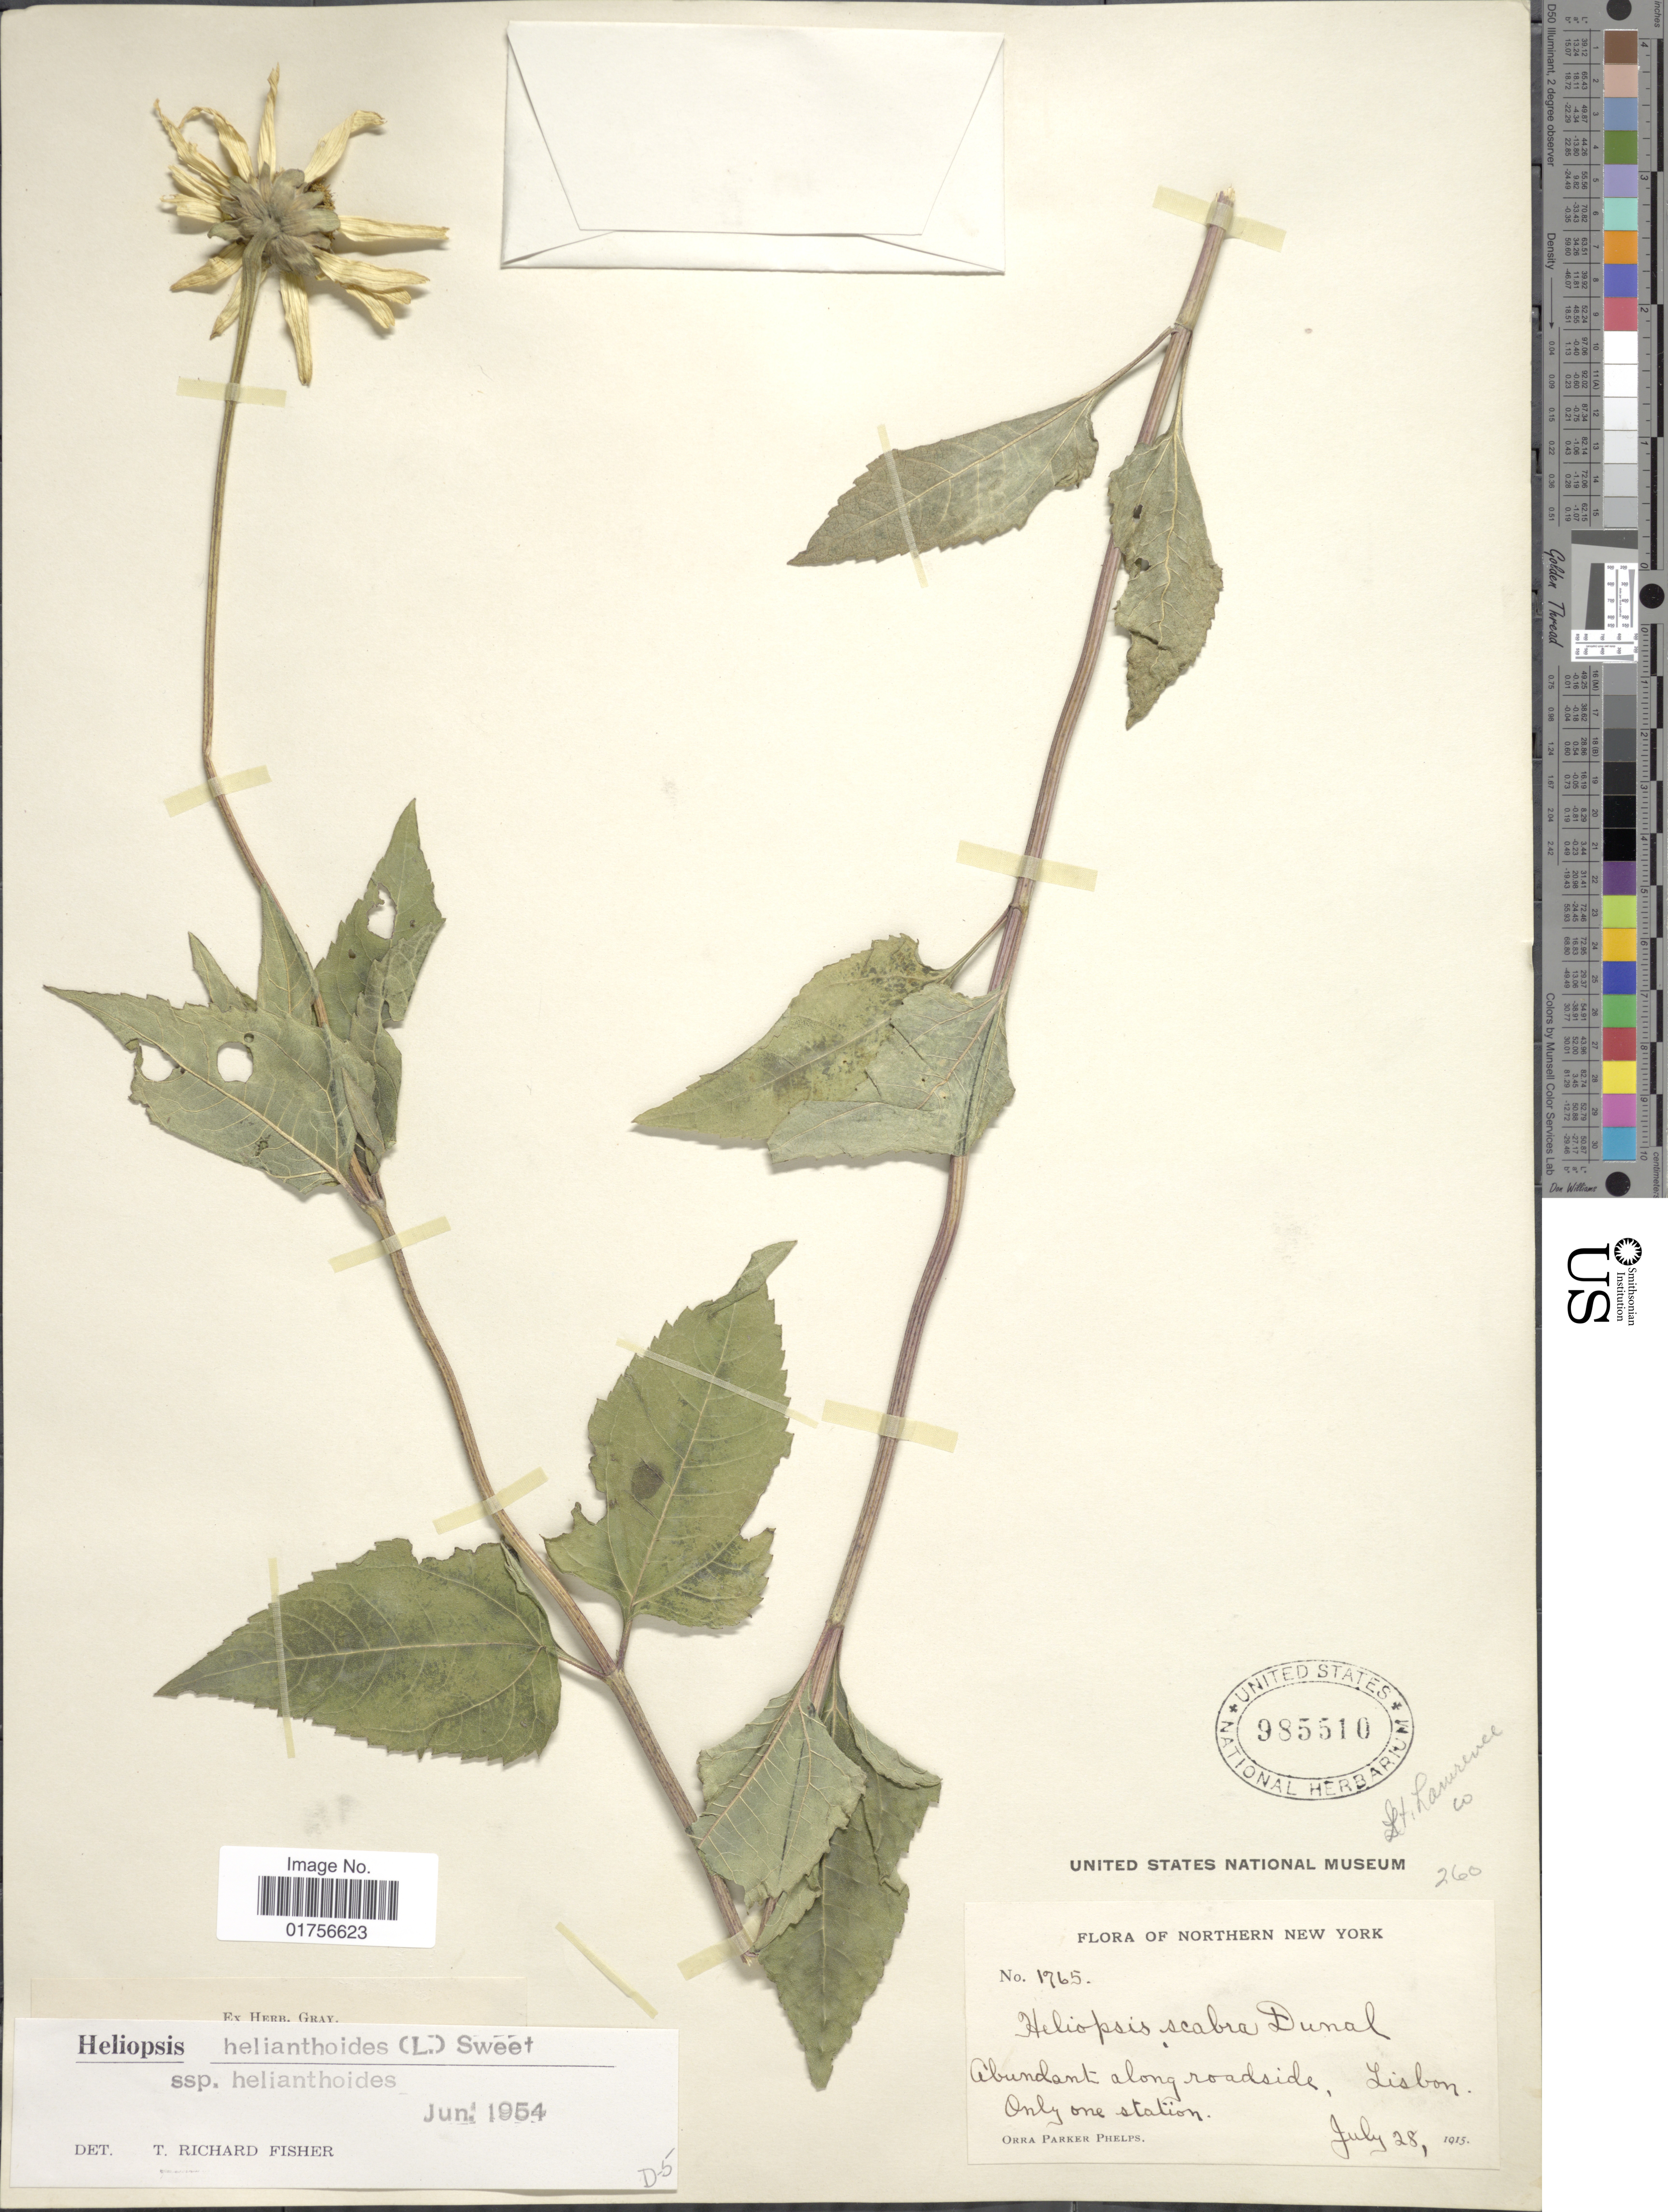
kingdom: Plantae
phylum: Tracheophyta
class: Magnoliopsida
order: Asterales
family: Asteraceae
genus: Heliopsis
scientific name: Heliopsis helianthoides subsp. helianthoides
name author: (L.) Sweet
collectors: O. P. Phelps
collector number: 1765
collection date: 1915-07-28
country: United States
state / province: New York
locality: Northern New York, Abundant along roadside, Lisbon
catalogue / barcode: US 985510